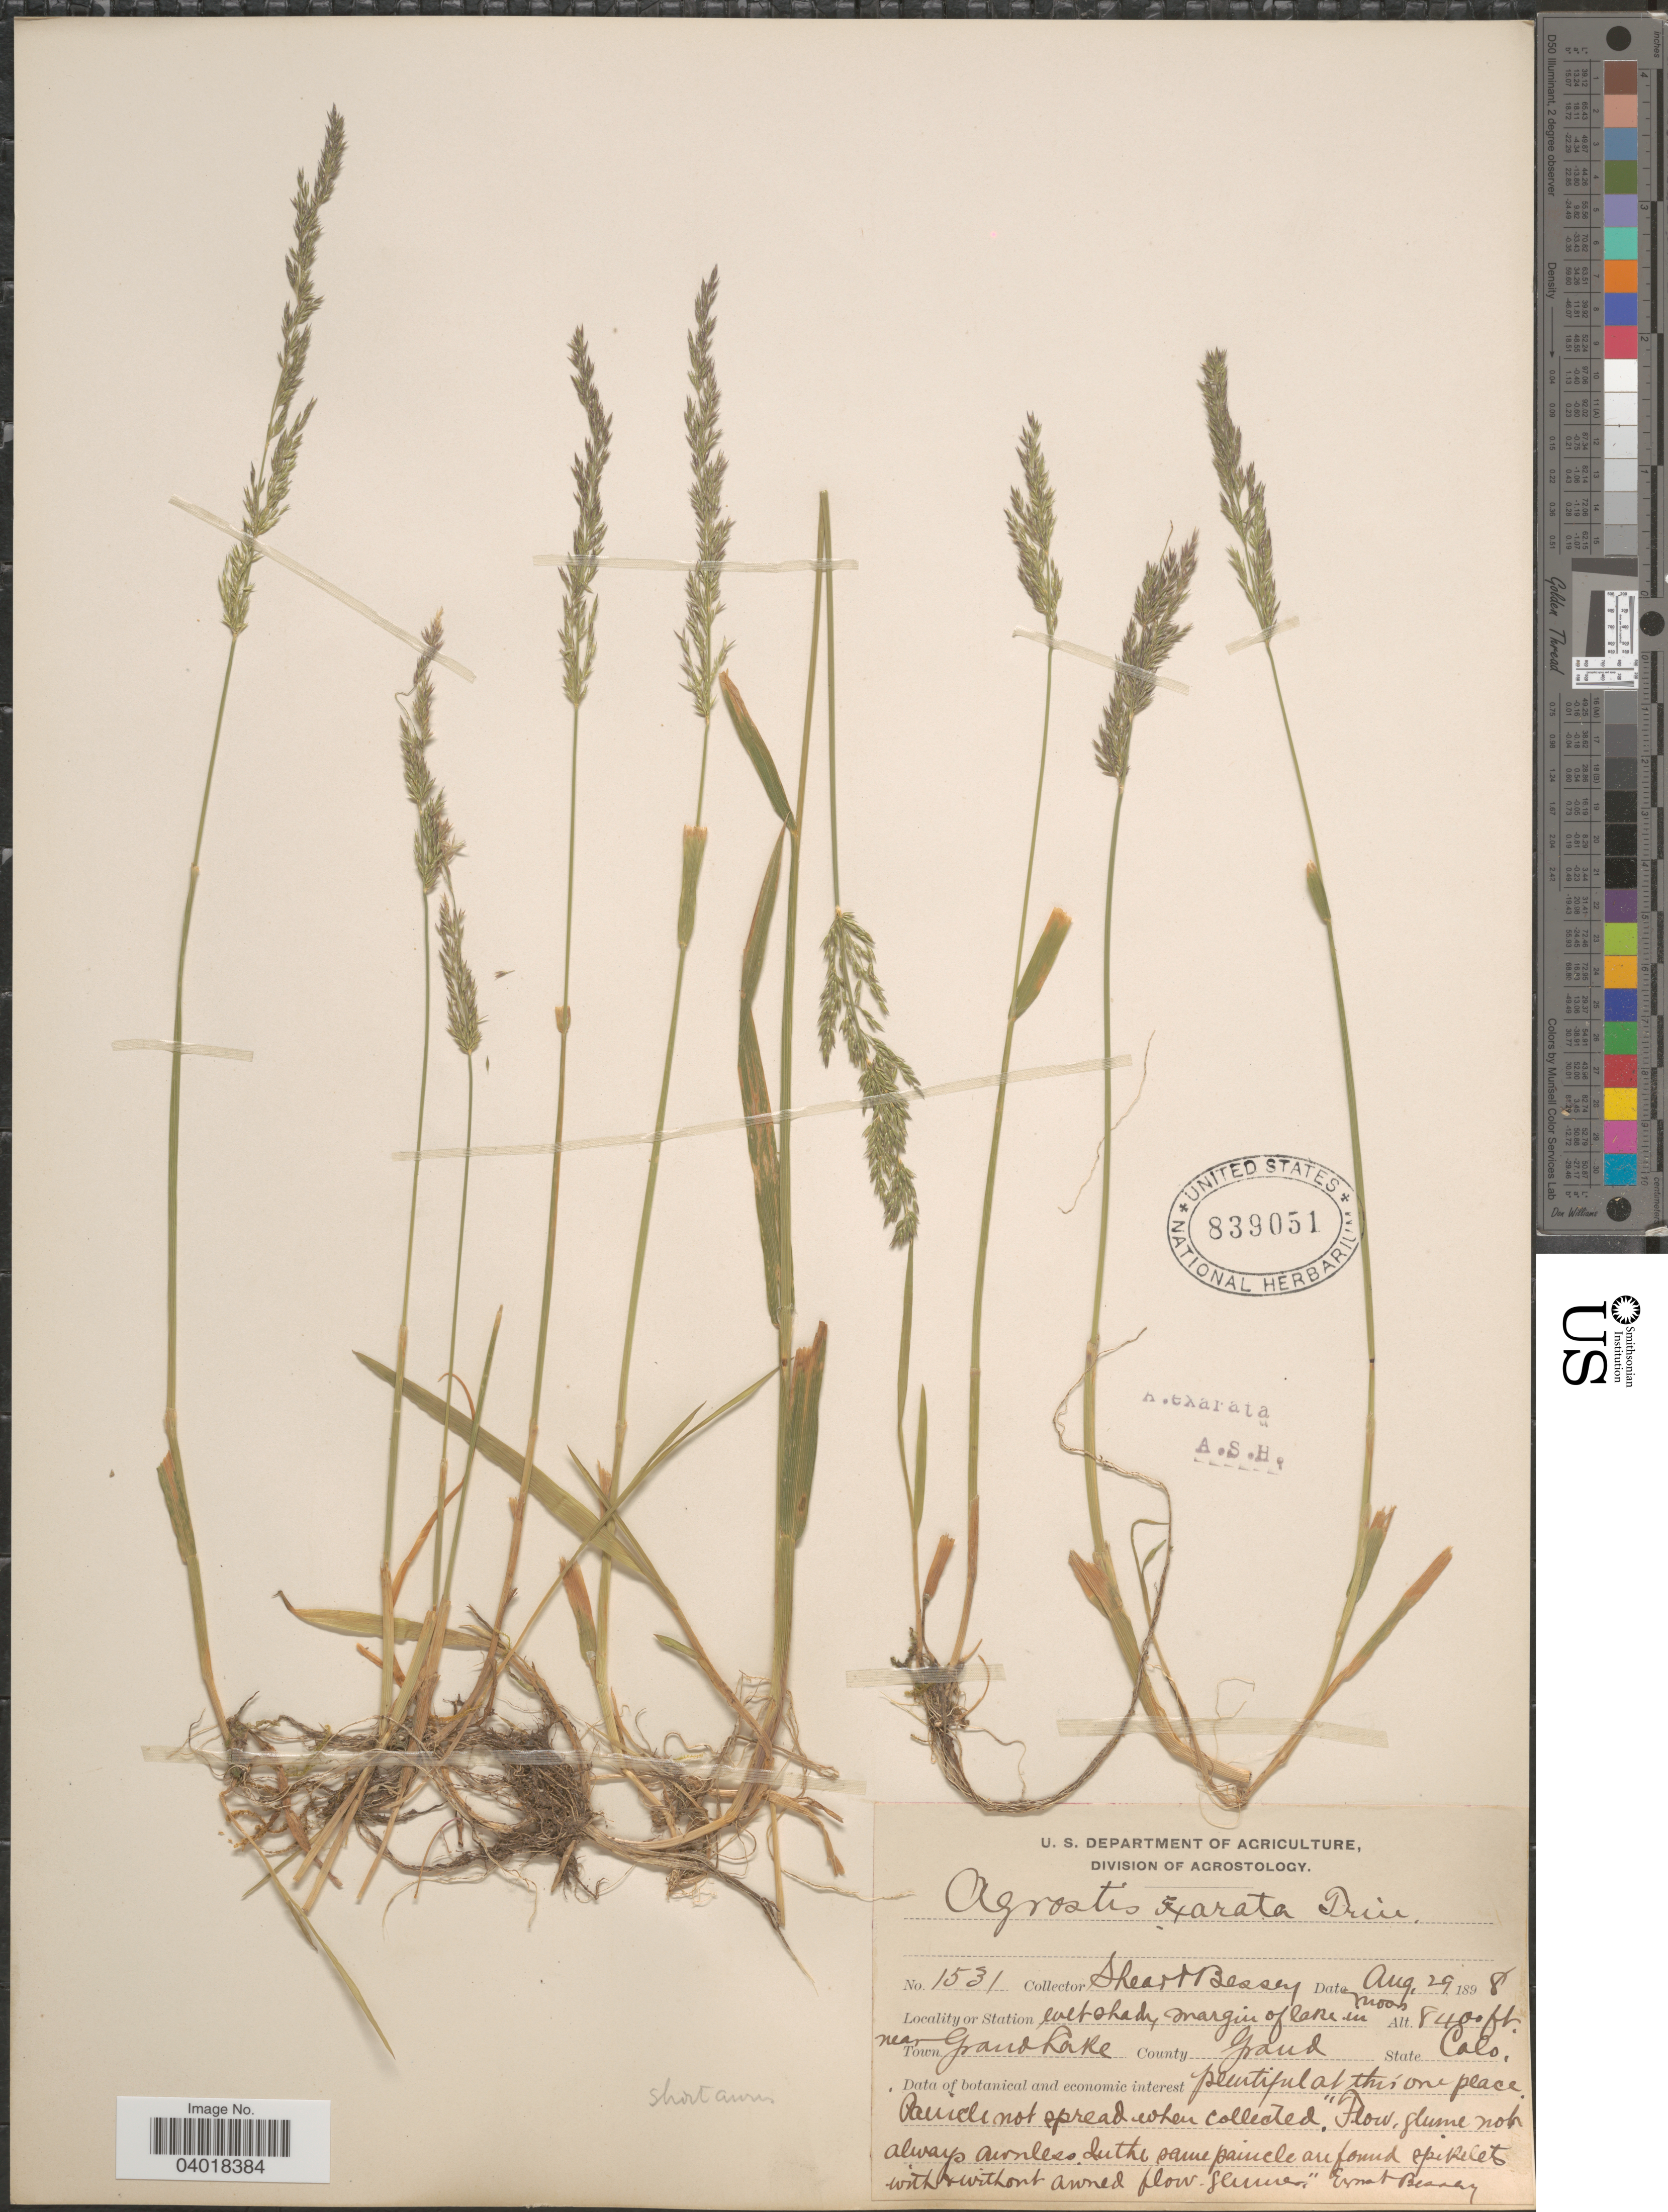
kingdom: Plantae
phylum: Tracheophyta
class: Liliopsida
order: Poales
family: Poaceae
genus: Agrostis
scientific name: Agrostis exarata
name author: Trin.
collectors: -- Shear & -. Bessey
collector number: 1531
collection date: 1898-08-29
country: United States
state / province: Colorado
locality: Town near Grand Lake. County Grand.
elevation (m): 2560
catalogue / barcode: US 839051